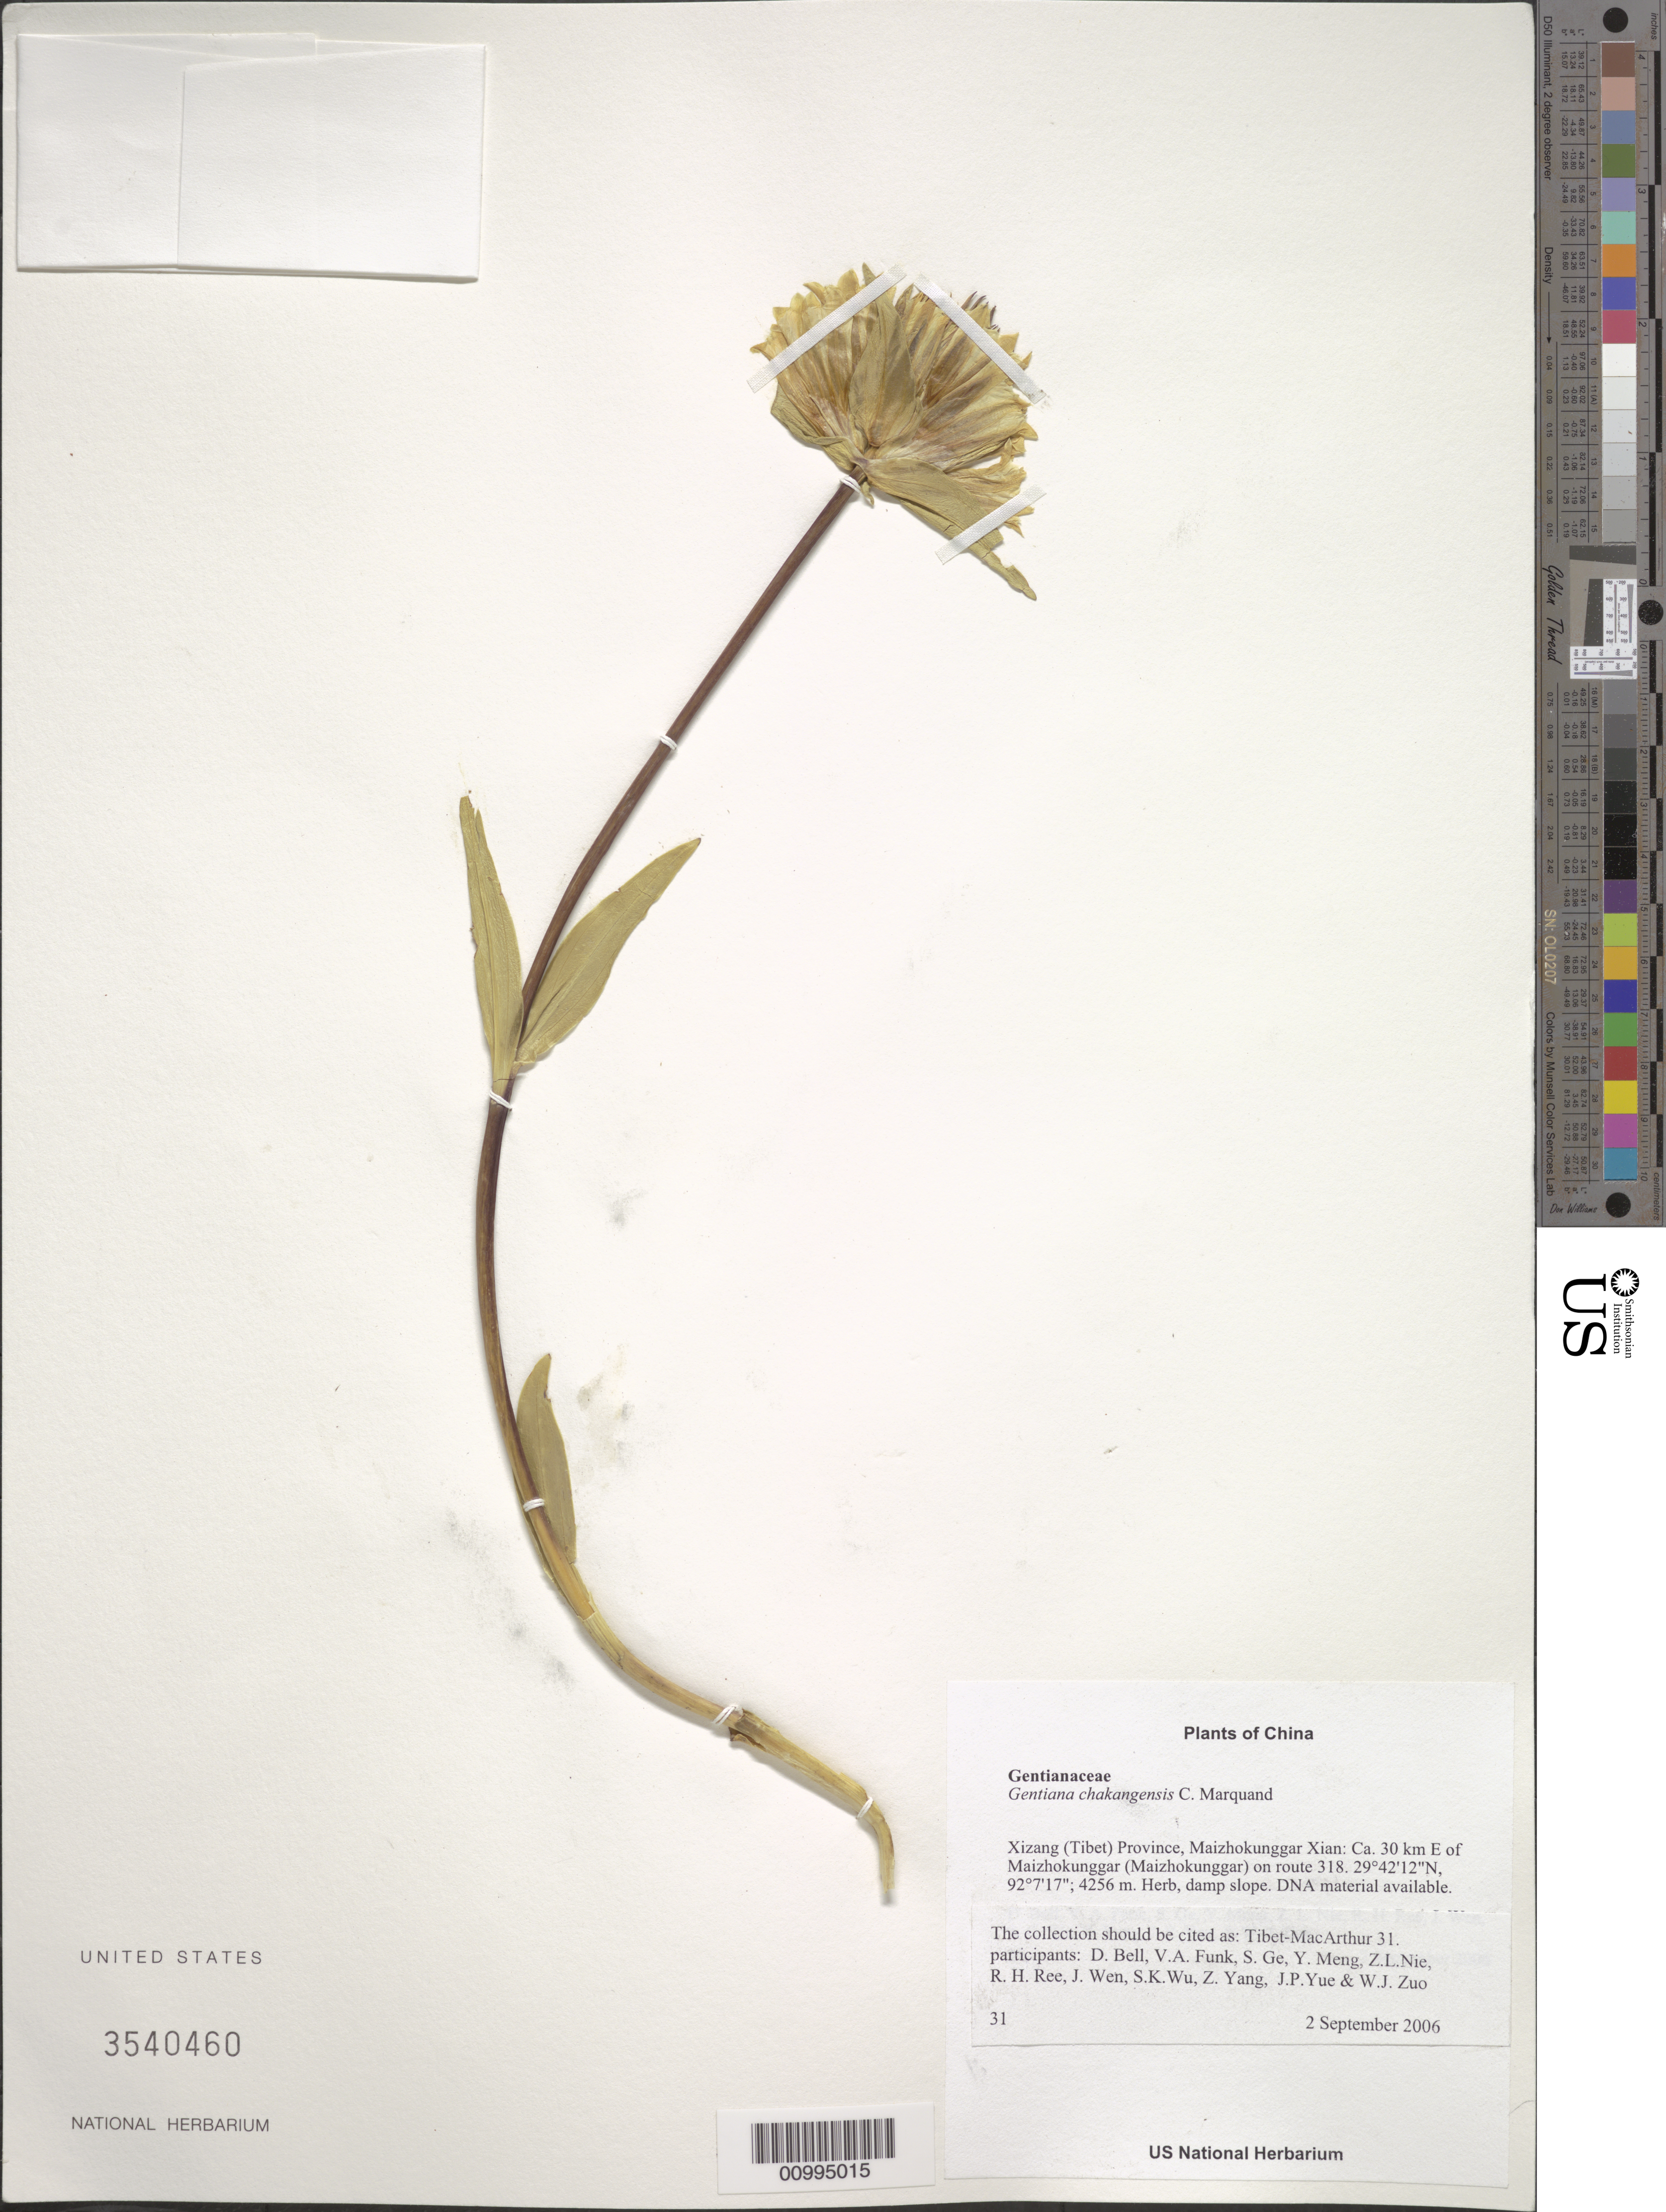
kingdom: Plantae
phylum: Tracheophyta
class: Magnoliopsida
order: Gentianales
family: Gentianaceae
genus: Gentiana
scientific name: Gentiana chakangensis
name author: C. Marquand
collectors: Tibet-MacArthur, D. A. Bell, V. Funk, S. Ge, Y. Meng, Z. Nie, R. Ree, J. Wen, S. K. Wu, Z. Yang, J. Yue & W. Zuo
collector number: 31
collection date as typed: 02 Sep 2006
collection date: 2006-09-02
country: China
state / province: Xizang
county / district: Maizhokunggar Xian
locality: Ca. 30 km E of Maizhokunggar on route 318.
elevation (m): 4256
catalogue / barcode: US 3540460